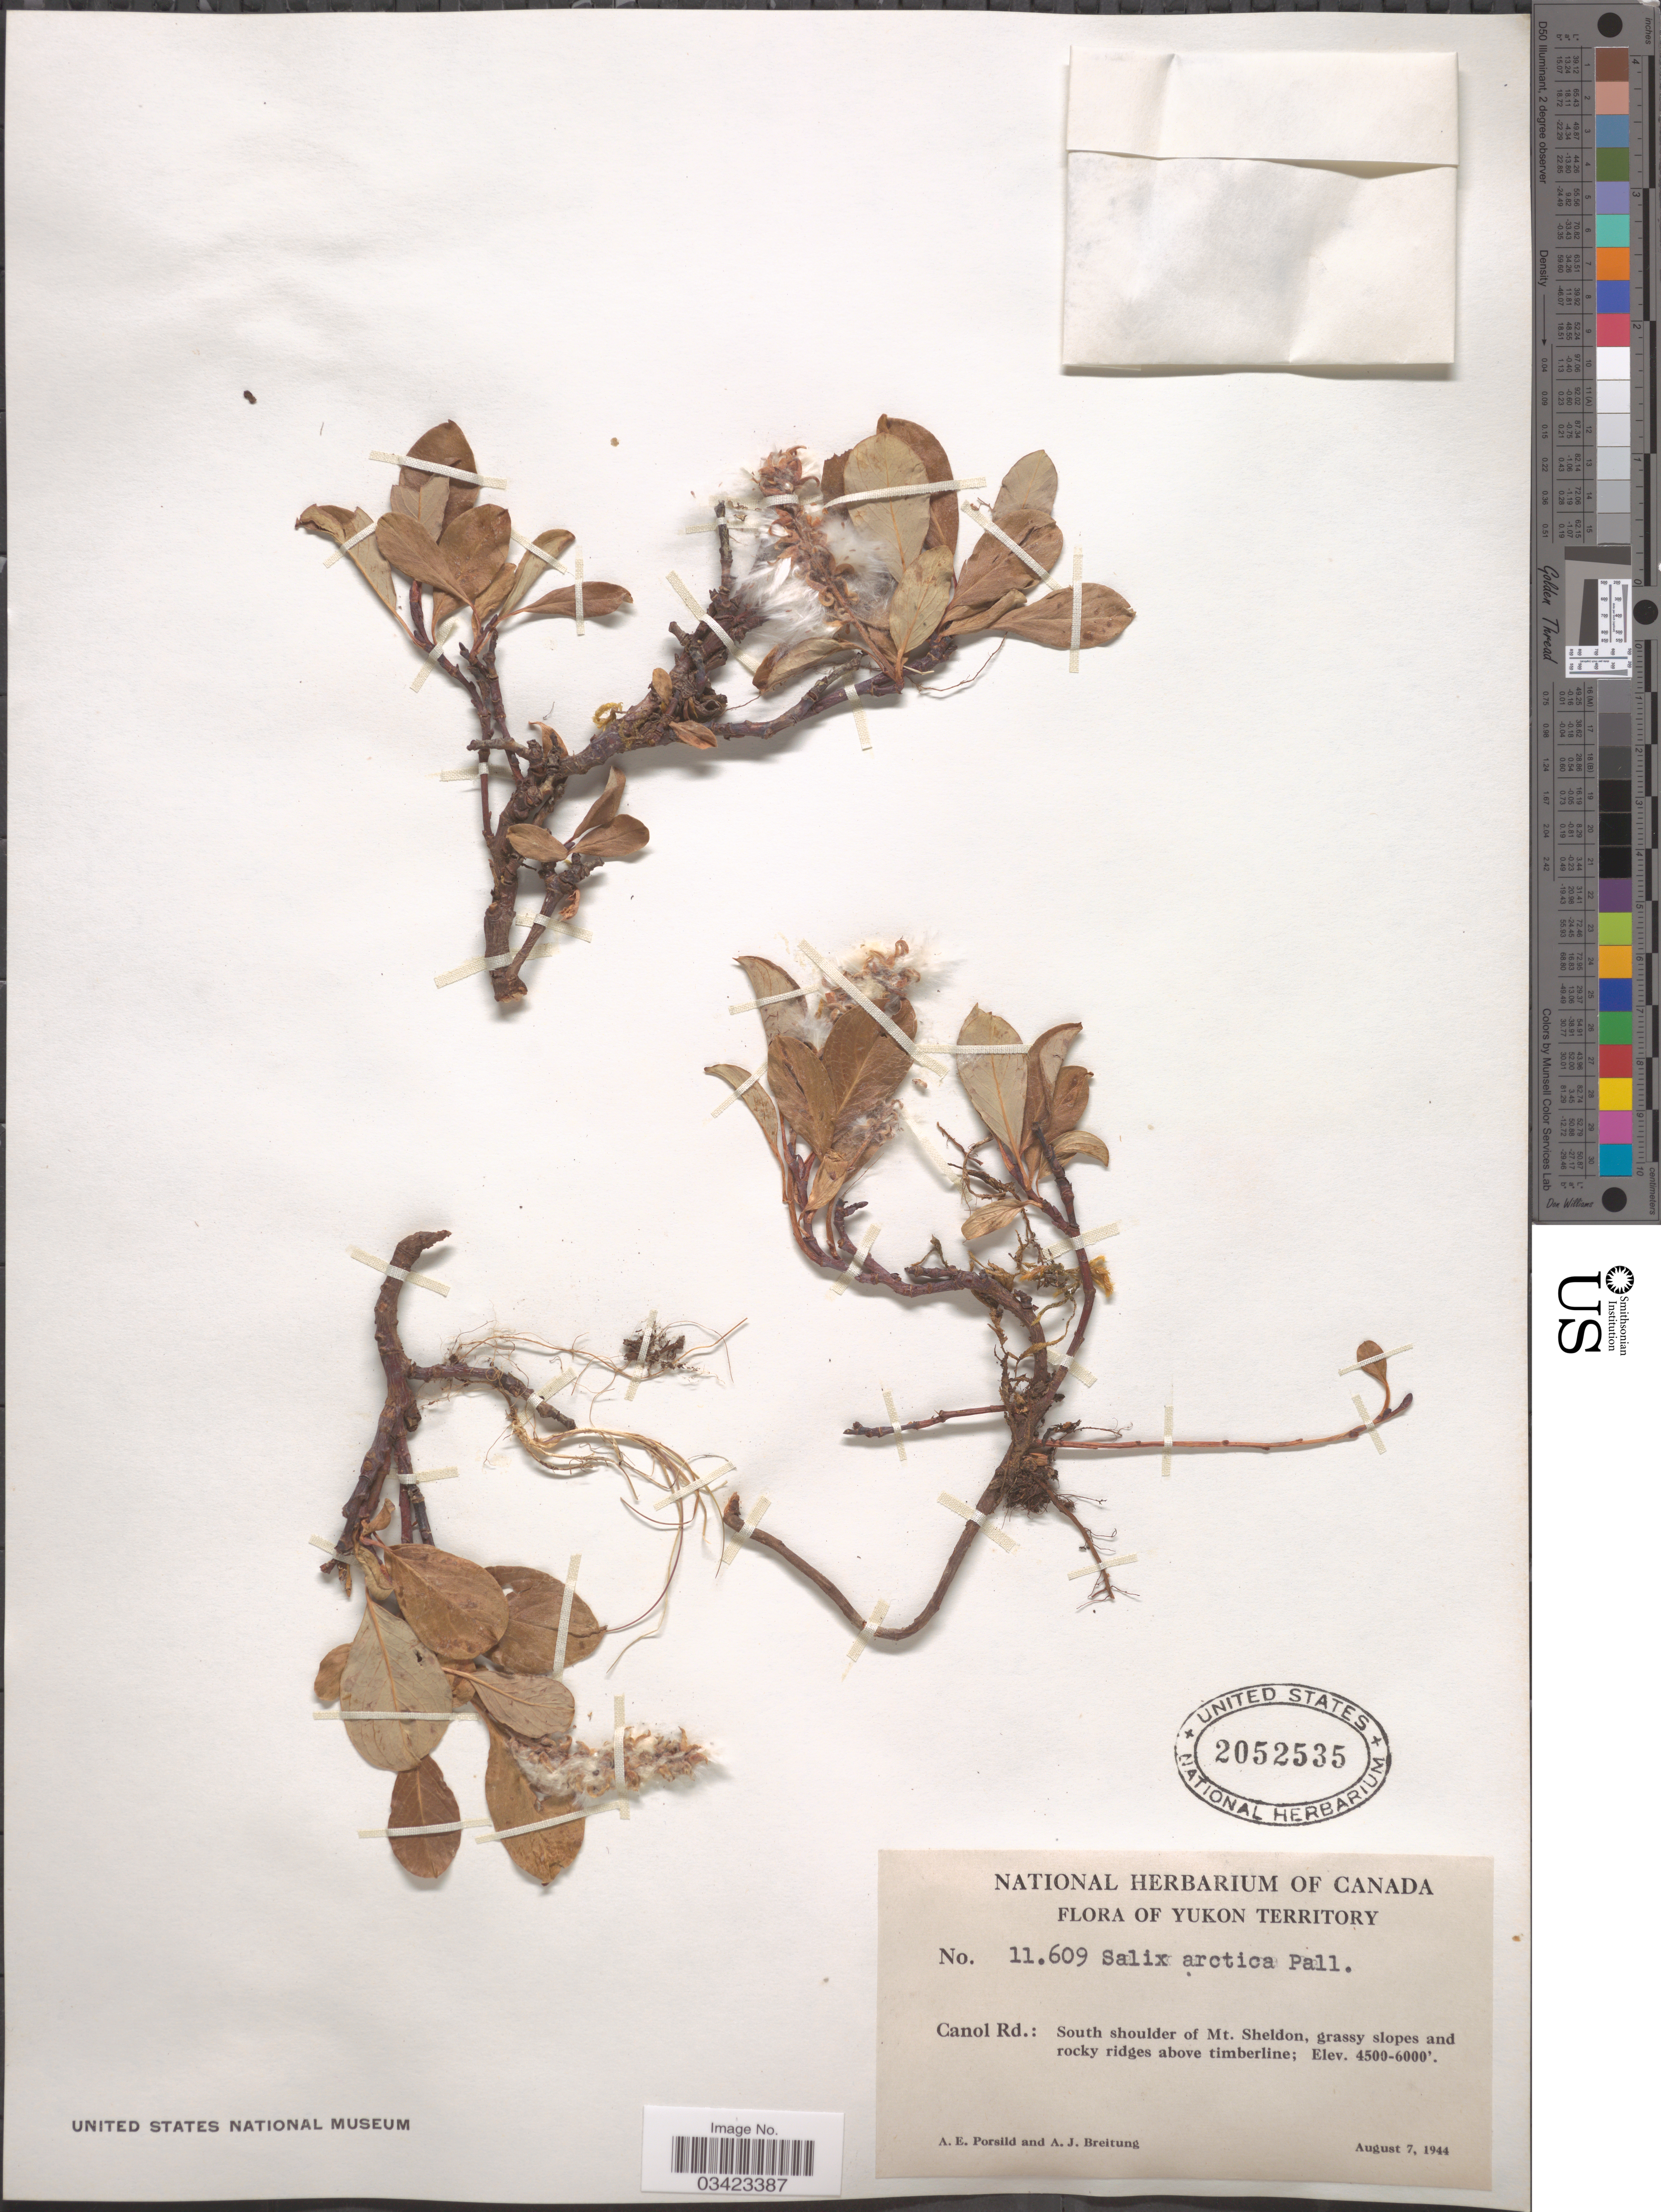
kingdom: Plantae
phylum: Tracheophyta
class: Magnoliopsida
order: Malpighiales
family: Salicaceae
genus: Salix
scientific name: Salix arctica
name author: Pall.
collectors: A. E. Porsild & A. Breitung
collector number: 11609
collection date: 1944-08-07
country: Canada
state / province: Yukon Territory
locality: Canol Rd.: South shoulder of Mt. Sheldon.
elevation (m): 1372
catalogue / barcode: US 2052535